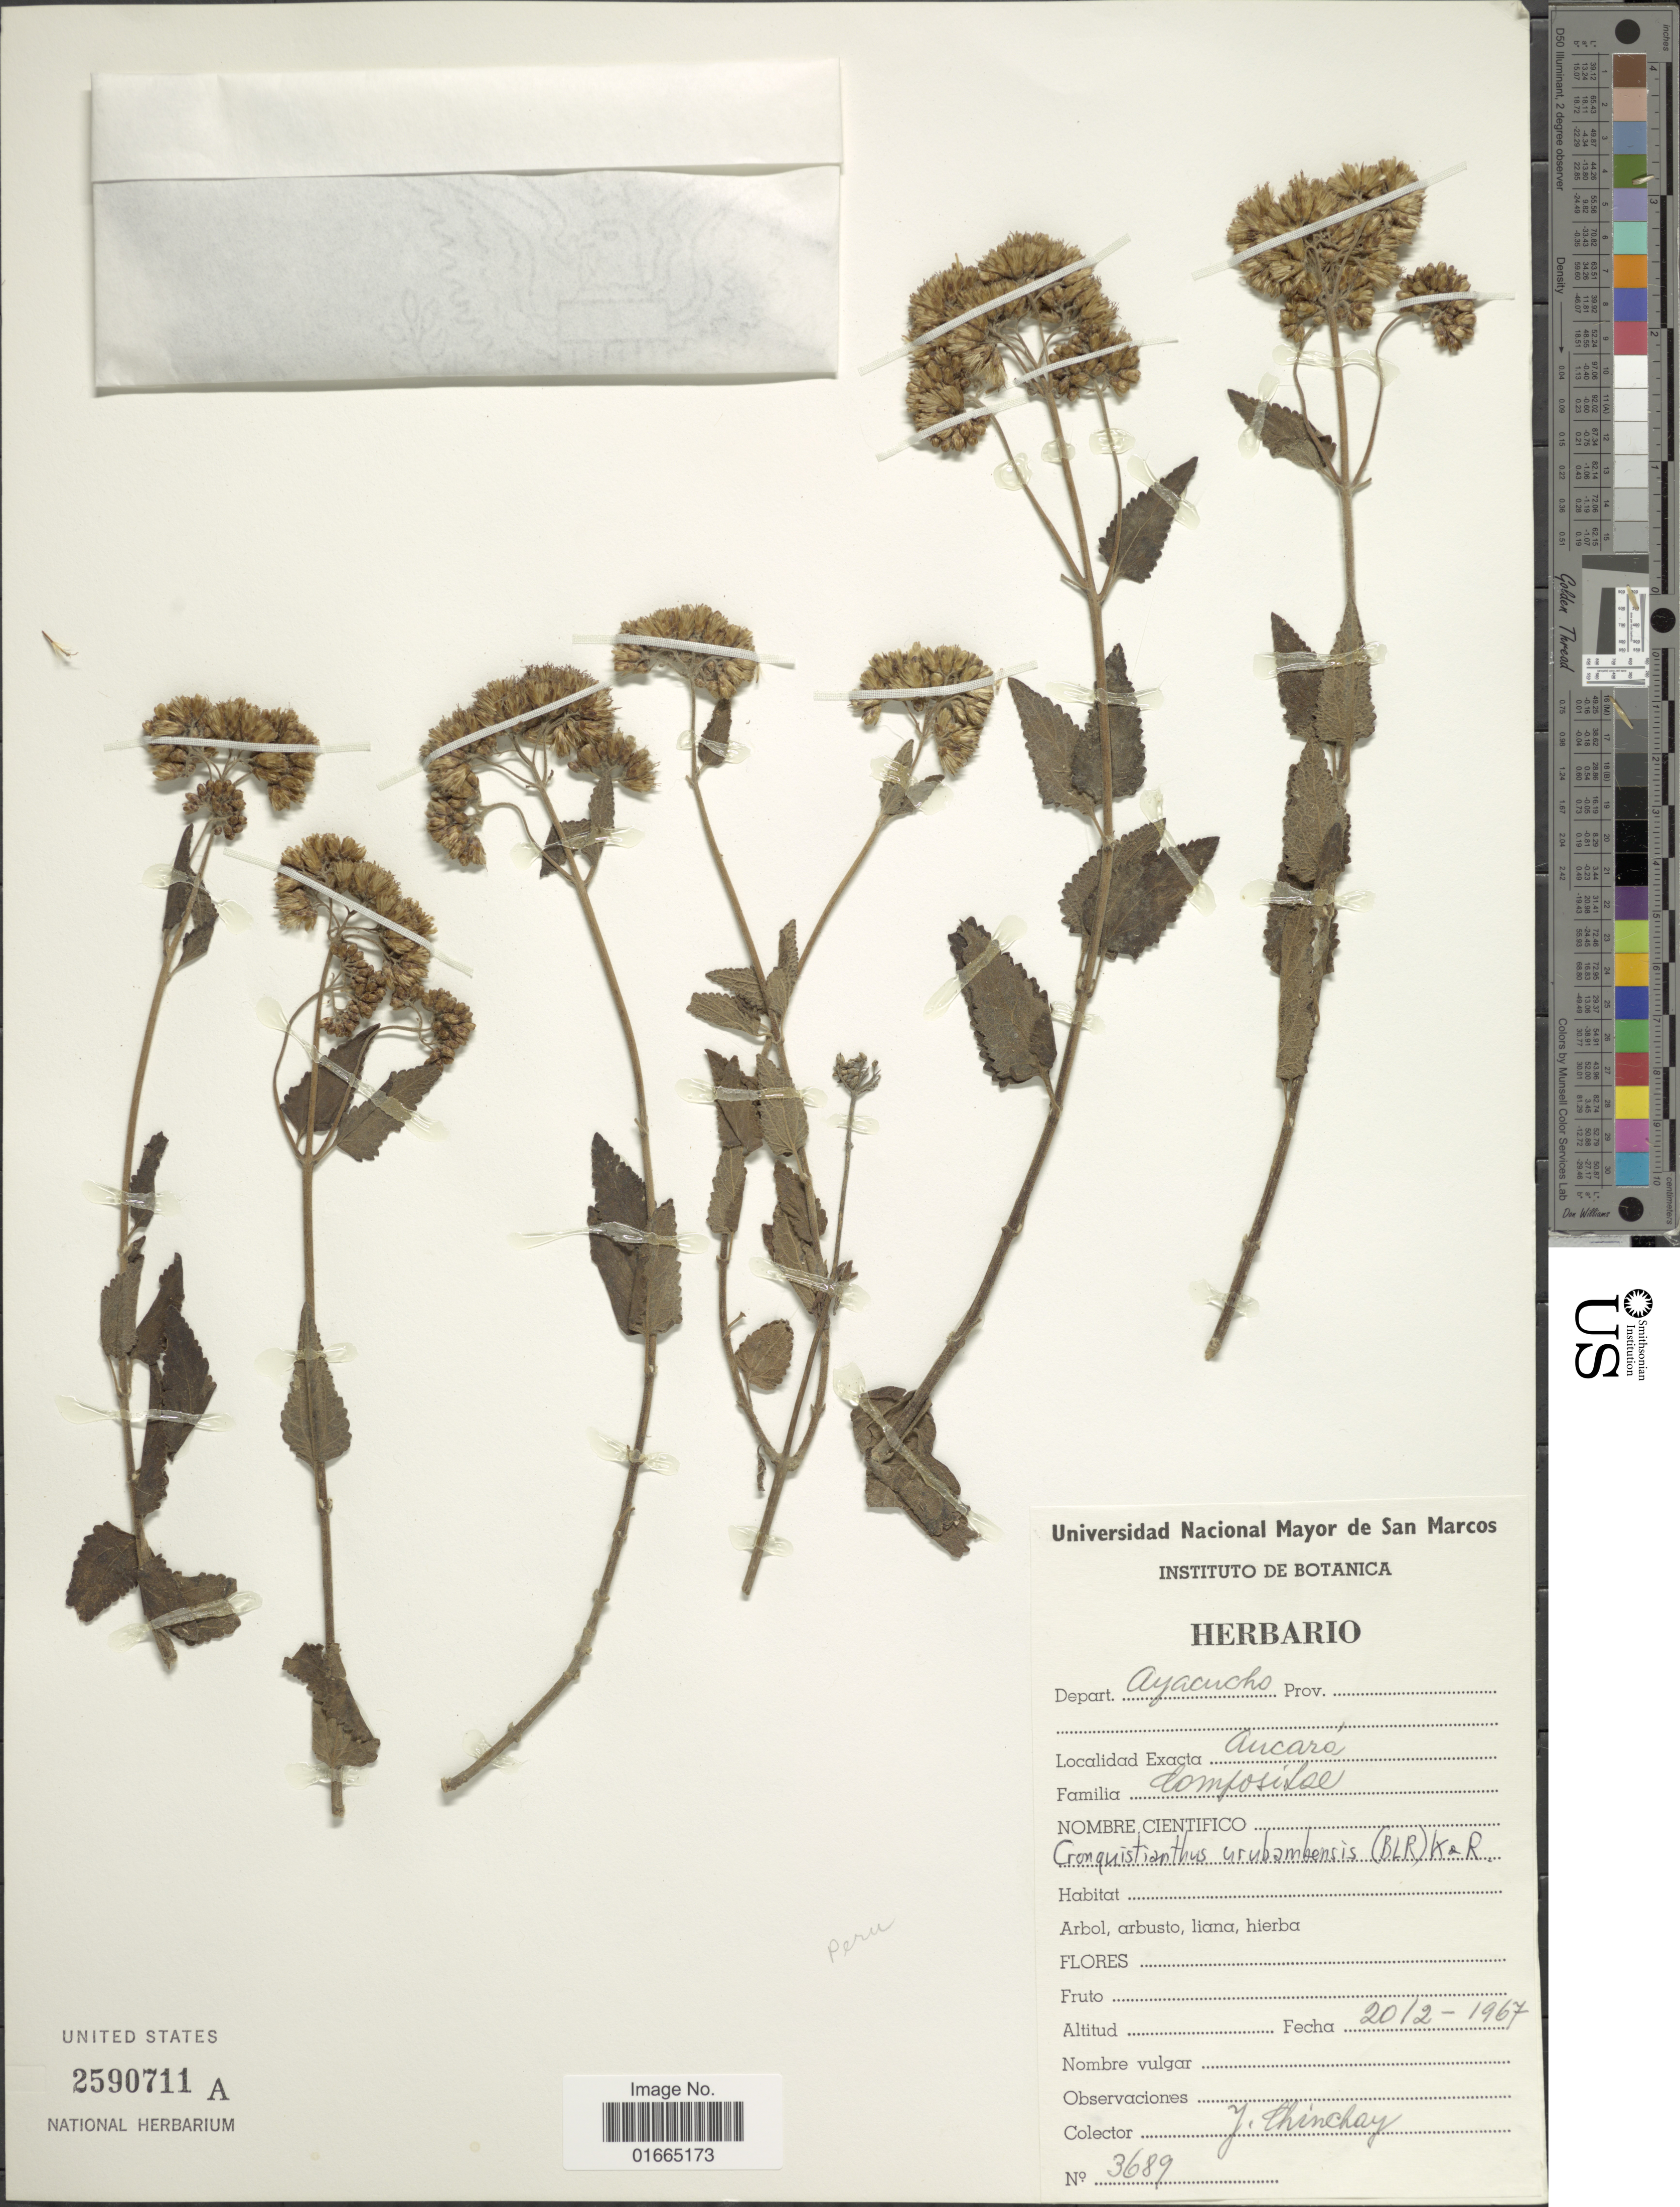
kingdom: Plantae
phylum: Tracheophyta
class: Magnoliopsida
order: Asterales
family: Asteraceae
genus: Cronquistianthus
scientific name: Cronquistianthus urubambensis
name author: (B.L. Rob.) R.M. King & H. Rob.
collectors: J. Chinchay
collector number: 3689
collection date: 1967/2012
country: Peru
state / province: Ayacucho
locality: Depart. Ayacucho. Aucará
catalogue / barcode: US 2590711A